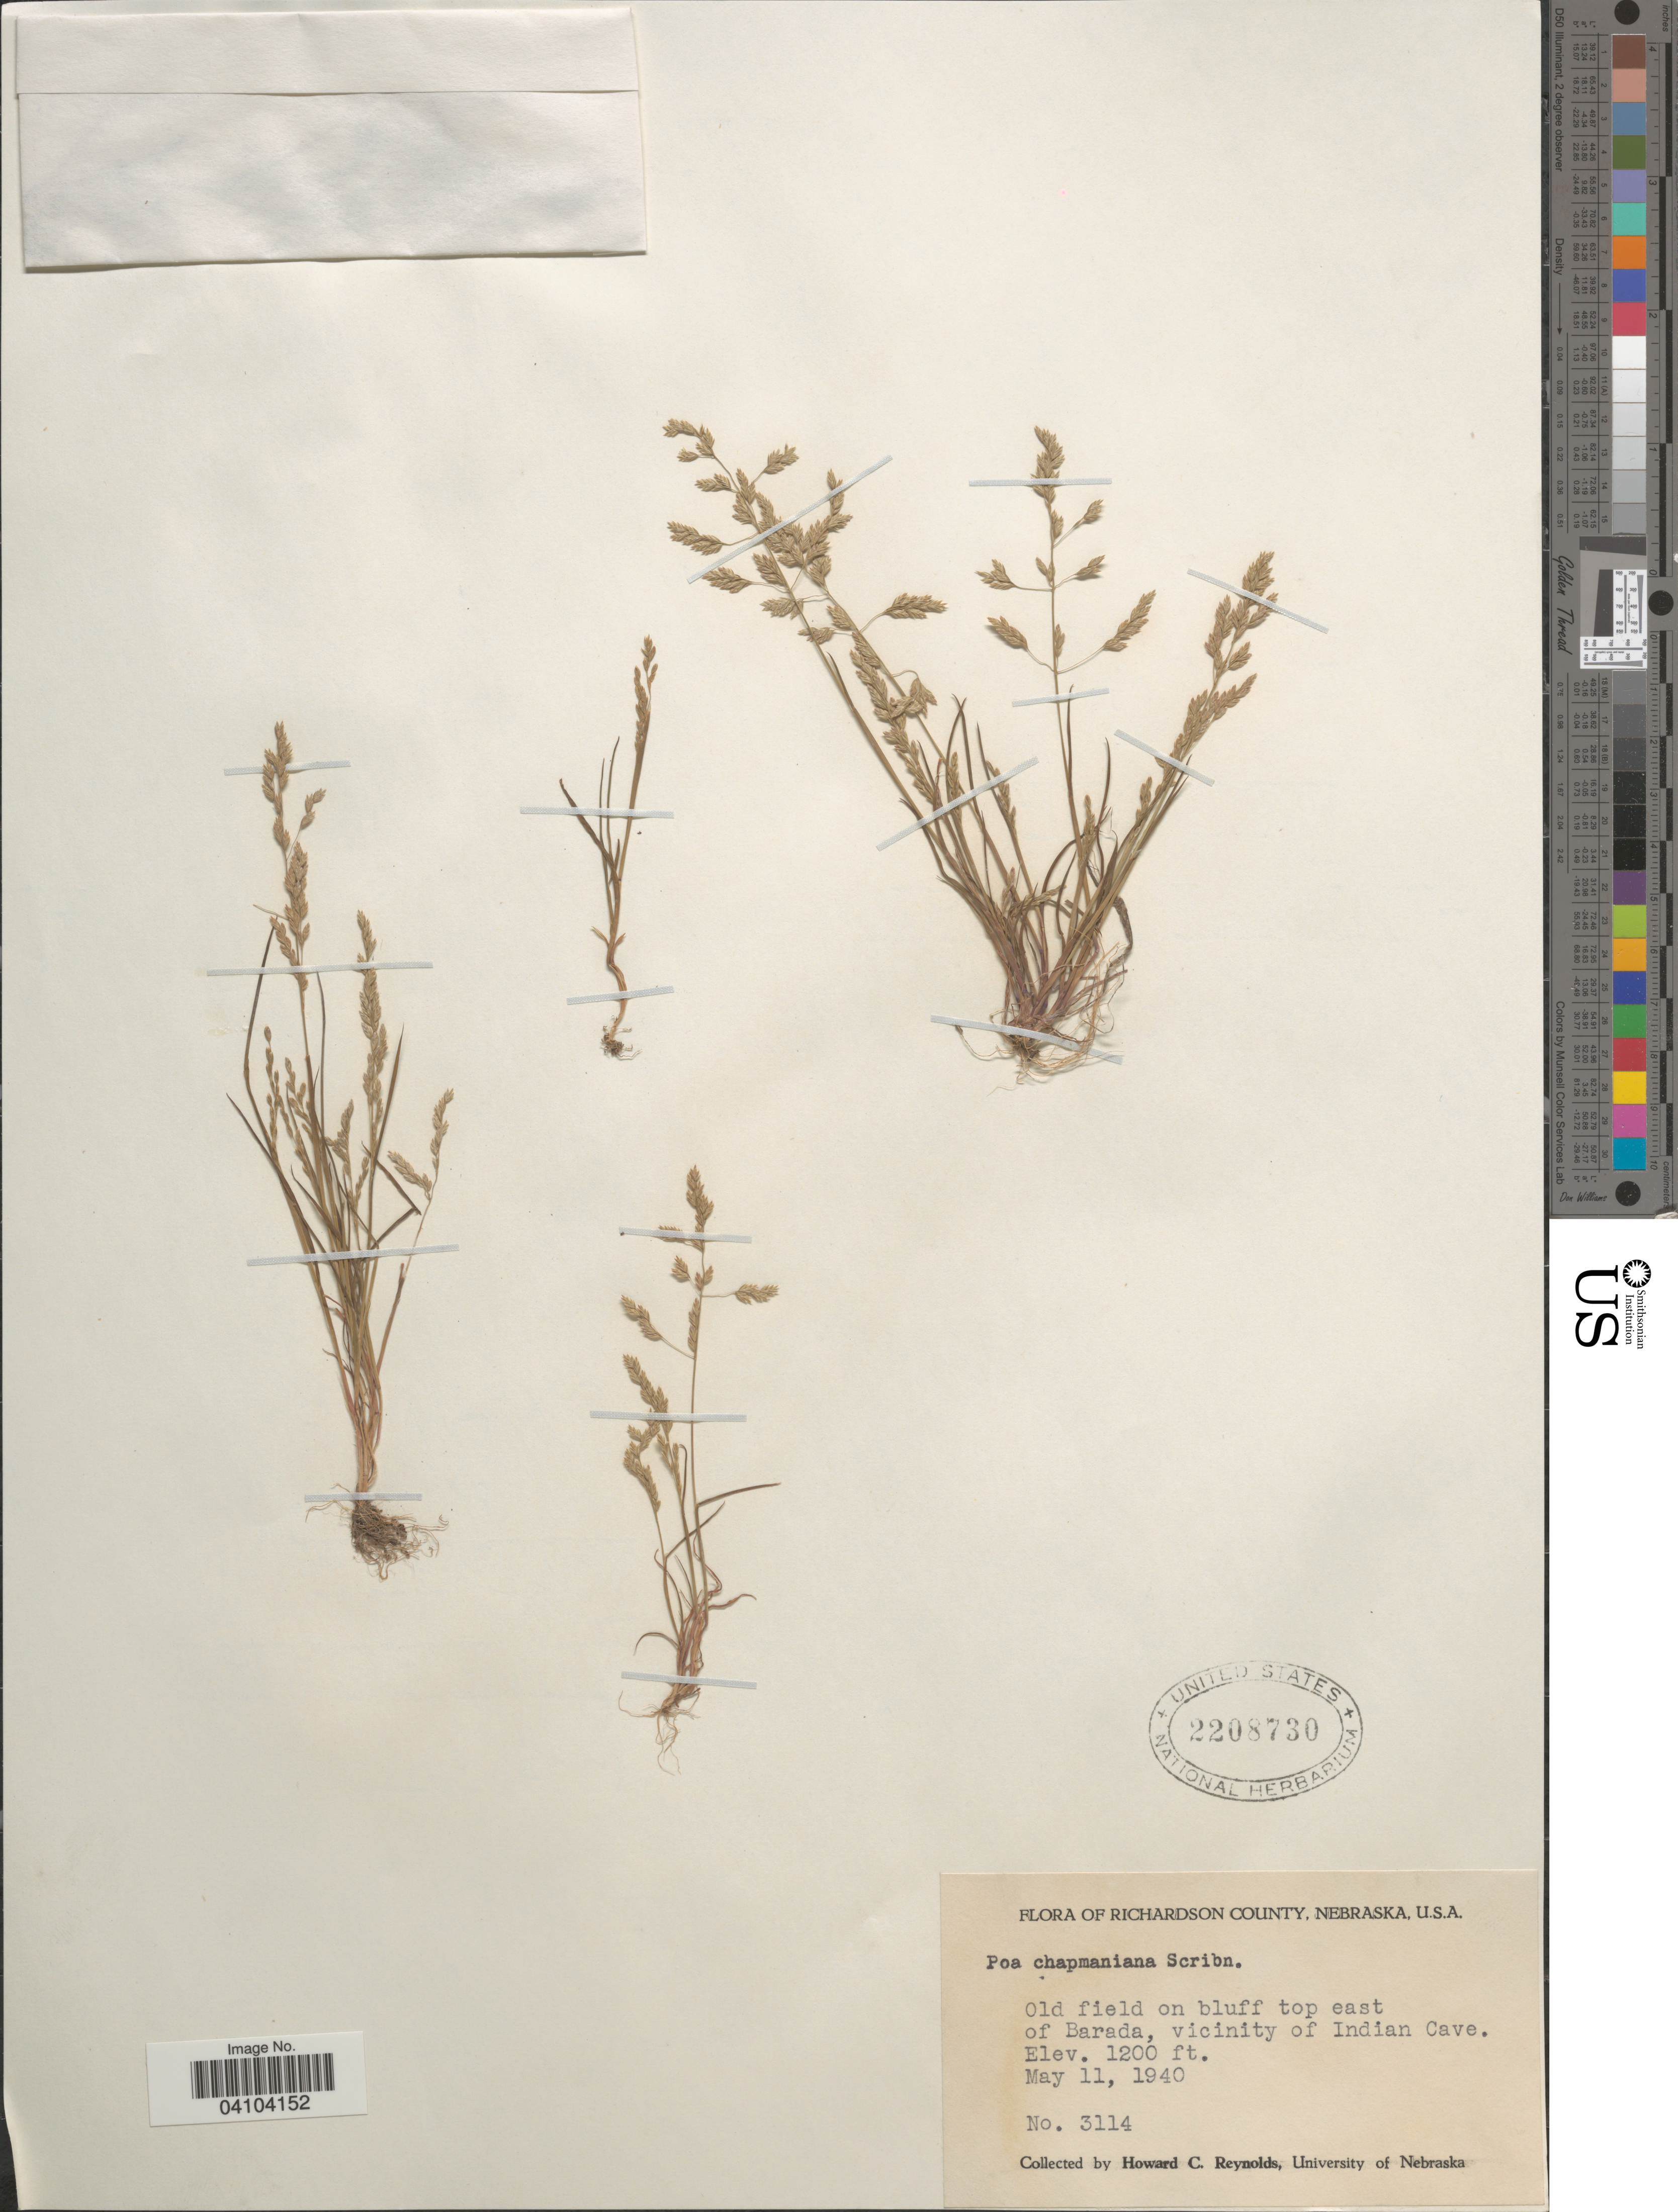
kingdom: Plantae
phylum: Tracheophyta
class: Liliopsida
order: Poales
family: Poaceae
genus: Poa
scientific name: Poa chapmaniana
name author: Scribn.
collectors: H. Reynolds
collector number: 3114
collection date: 1940-05-11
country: United States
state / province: Nebraska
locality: Richardson County. Old field on bluff top east of Barada, vicinity of Indian Cave.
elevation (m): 366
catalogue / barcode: US 2208730